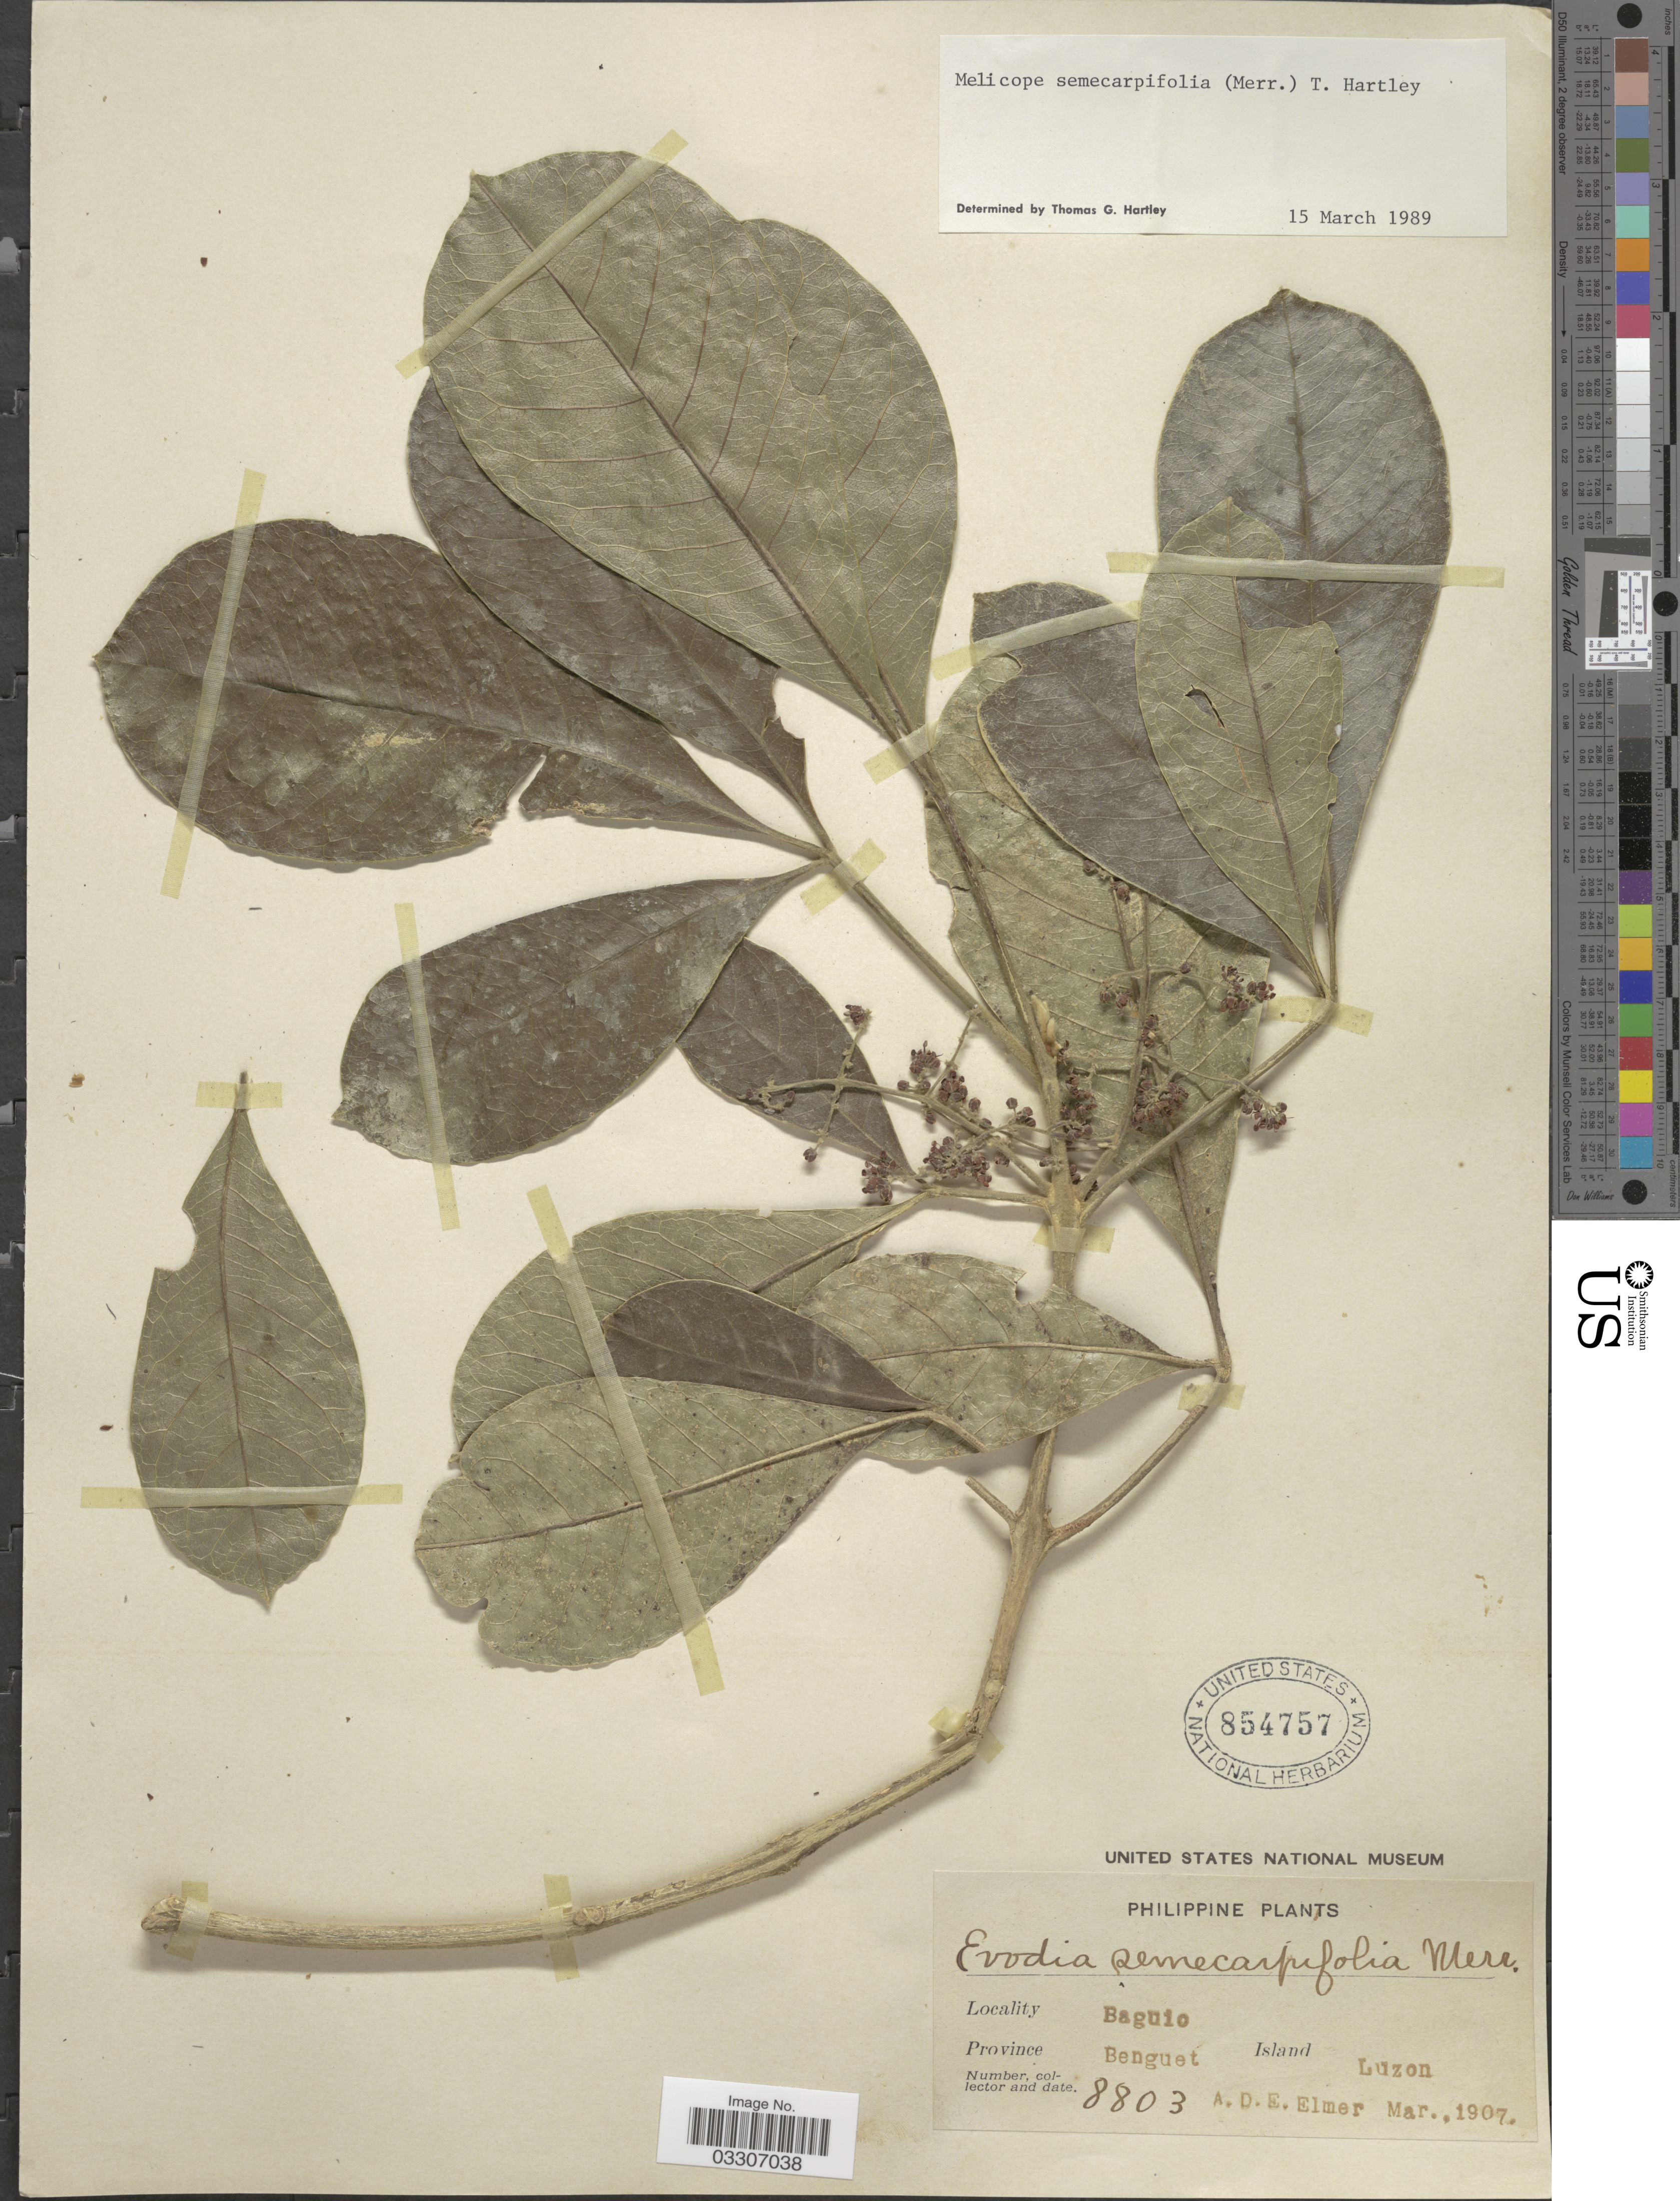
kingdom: Plantae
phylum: Tracheophyta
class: Magnoliopsida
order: Sapindales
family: Rutaceae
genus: Melicope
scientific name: Melicope semecarpifolia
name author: (Merr.) T.G. Hartley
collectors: A. D. E. Elmer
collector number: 8803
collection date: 1907-03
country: Philippines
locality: Baguio. Province Benguet Island Luzon.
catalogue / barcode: US 854757